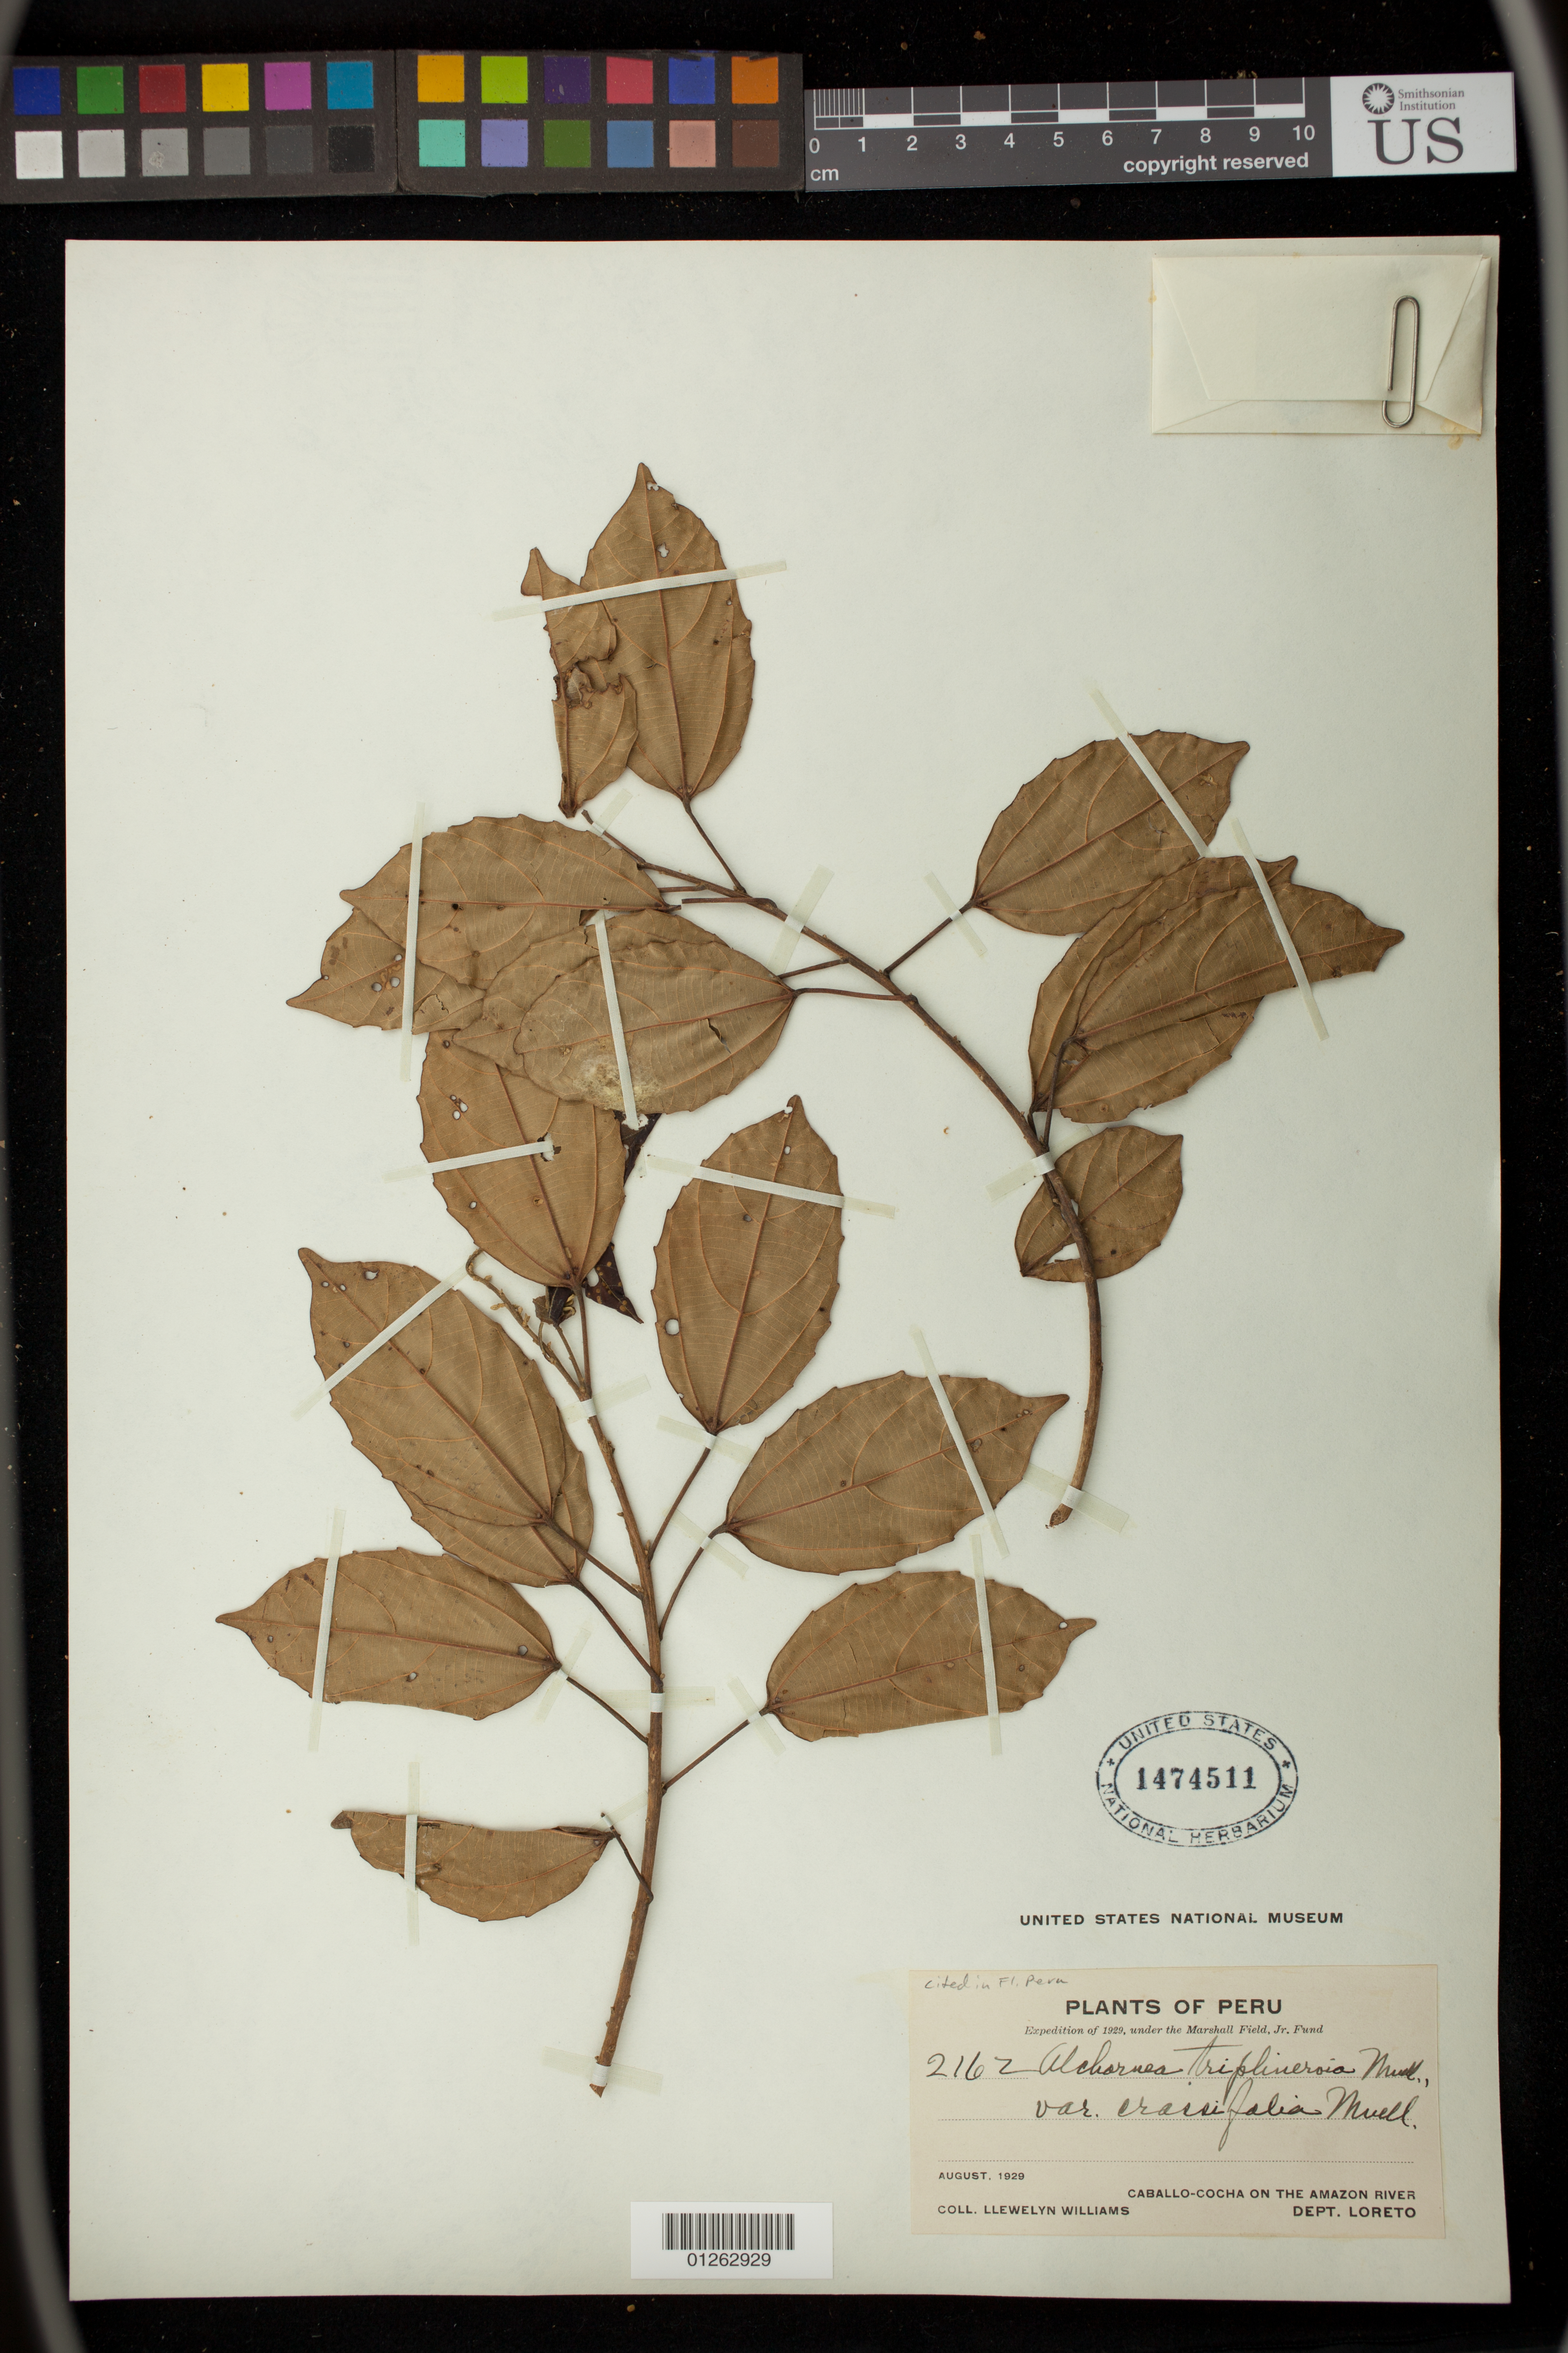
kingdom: Plantae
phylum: Tracheophyta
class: Magnoliopsida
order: Malpighiales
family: Euphorbiaceae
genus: Alchornea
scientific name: Alchornea triplinervia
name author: (Spreng.) Müll. Arg.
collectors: Ll. Williams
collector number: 2162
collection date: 1929-08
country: Peru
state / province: Loreto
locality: Caballo-cocha on the Amazon River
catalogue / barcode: US 1474511